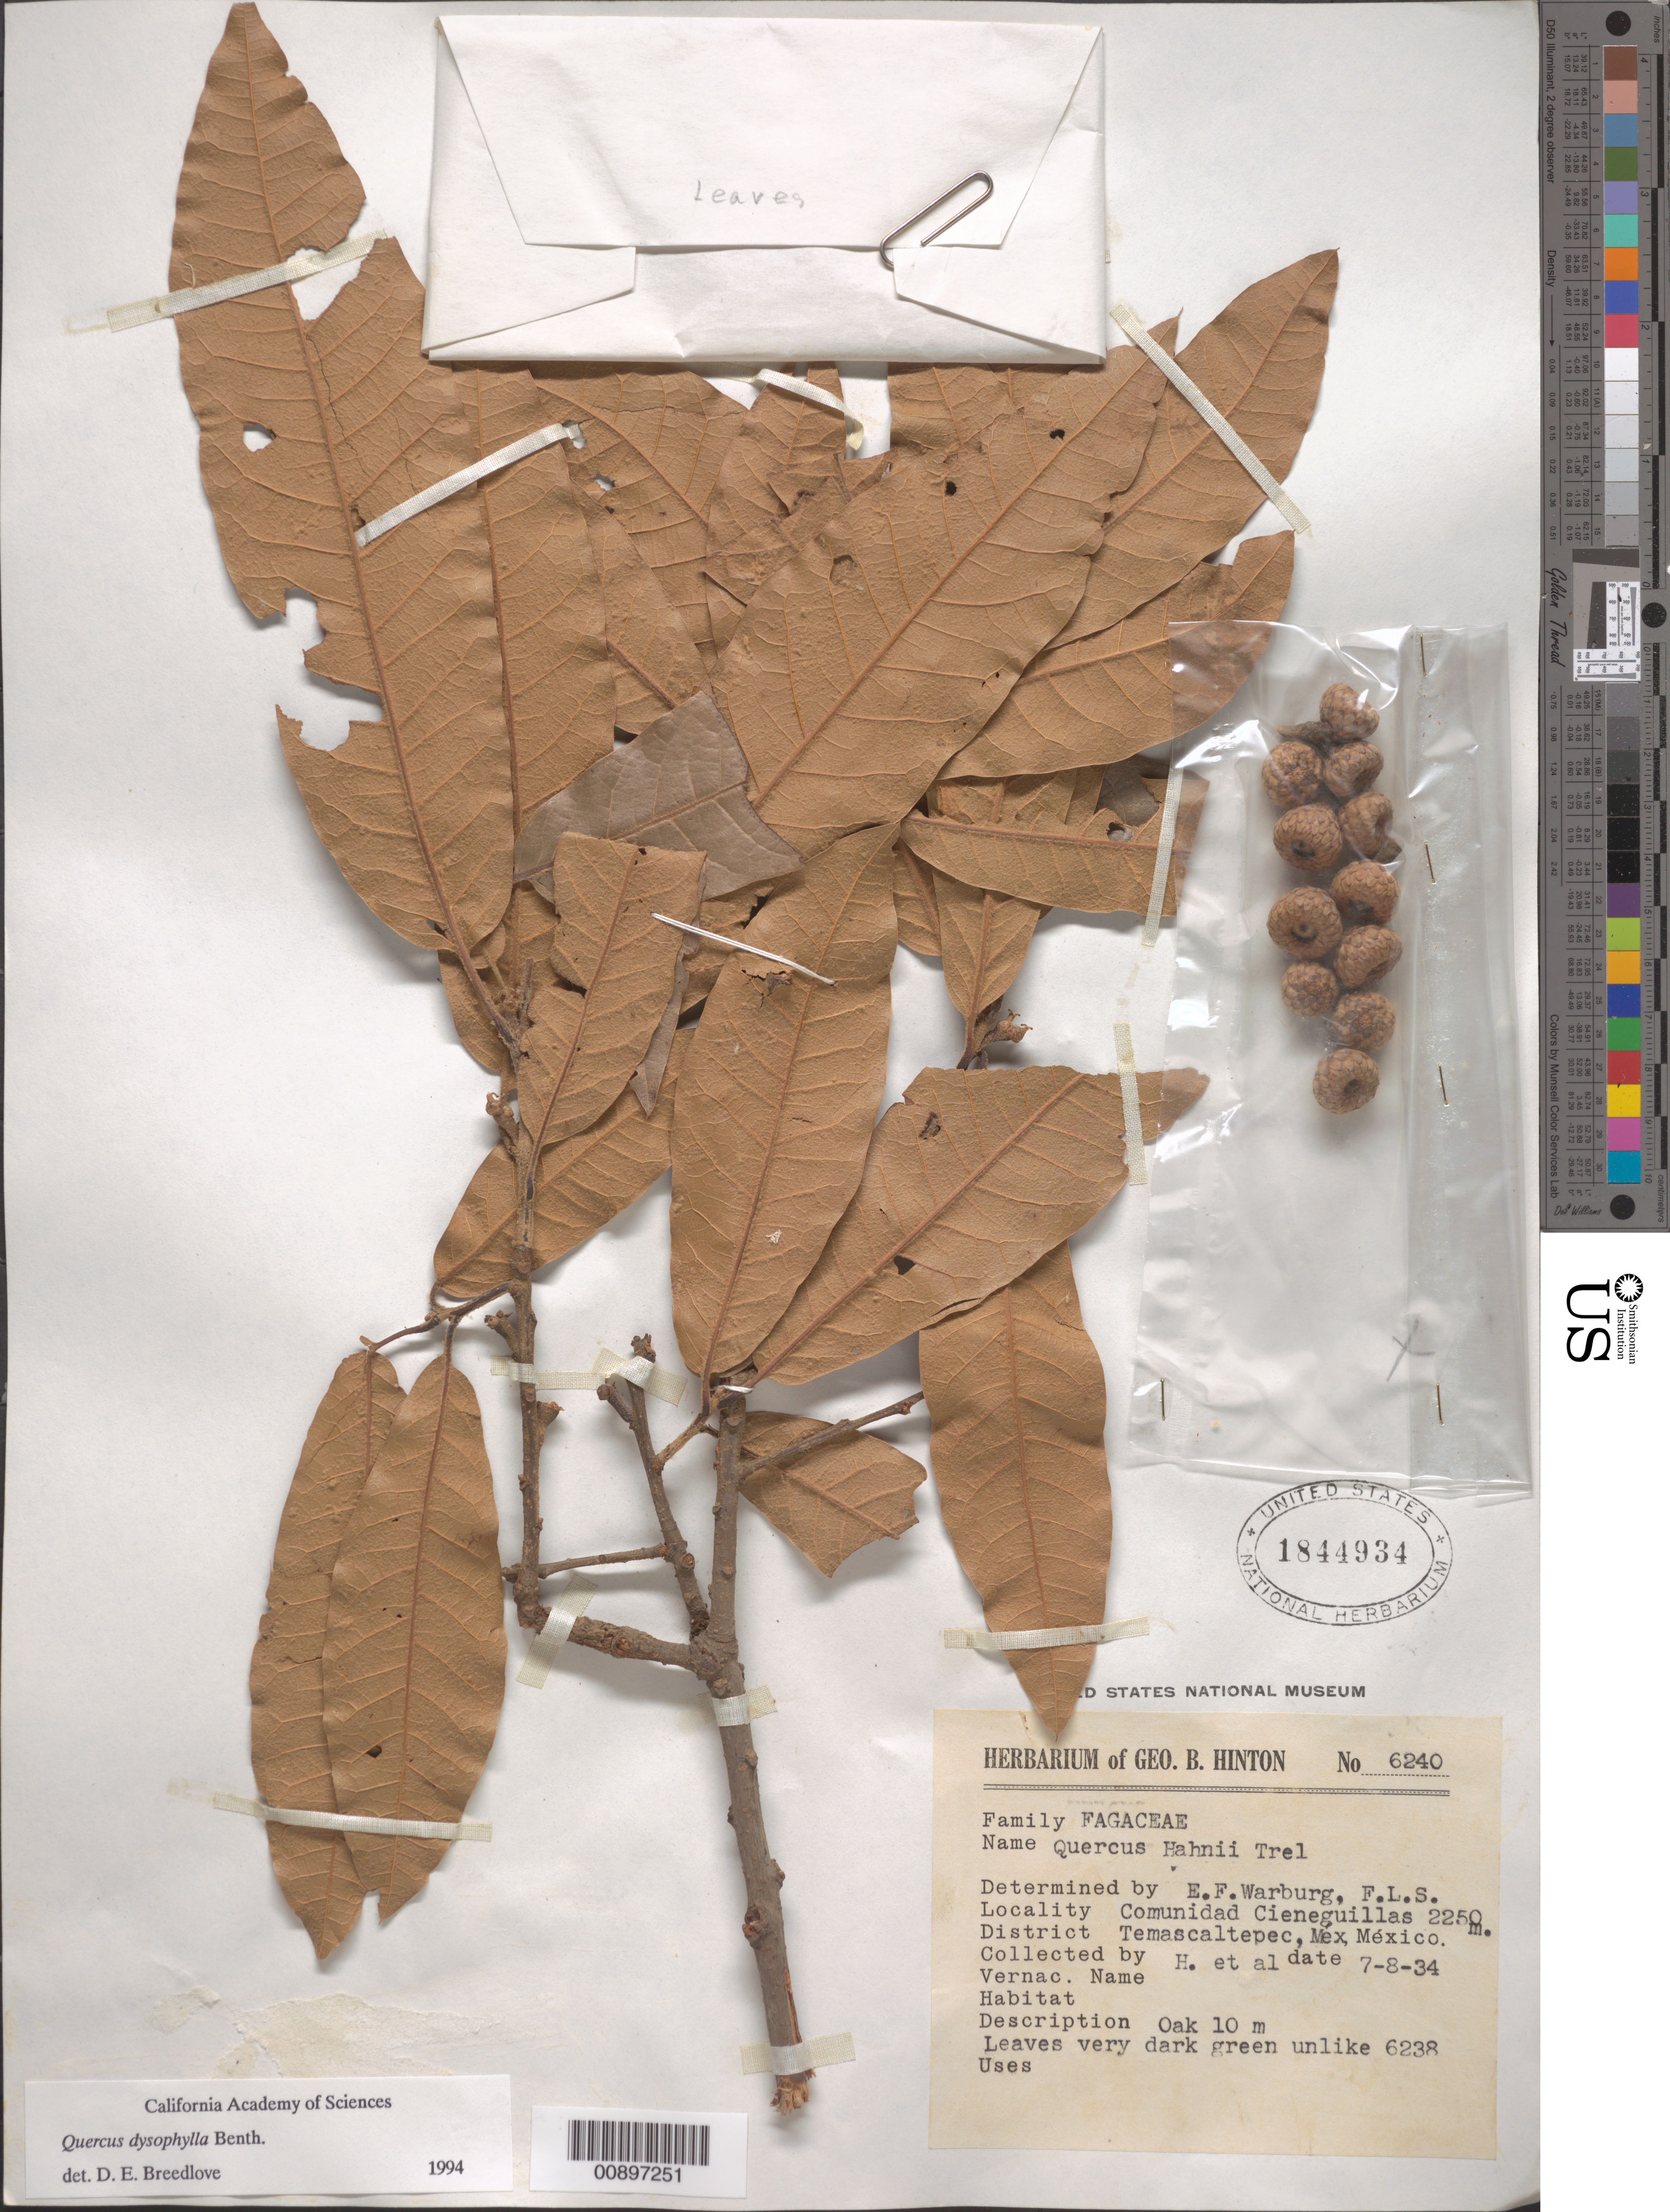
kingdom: Plantae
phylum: Tracheophyta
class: Magnoliopsida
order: Fagales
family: Fagaceae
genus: Quercus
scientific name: Quercus dysophylla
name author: Benth.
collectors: G. B. Hinton & et al.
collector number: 6240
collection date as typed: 07 Aug 1934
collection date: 1934-08-07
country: Mexico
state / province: México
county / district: Temascaltepec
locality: Comunidad Cieneguillas, District Temascaltepec, State of México.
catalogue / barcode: US 1844934